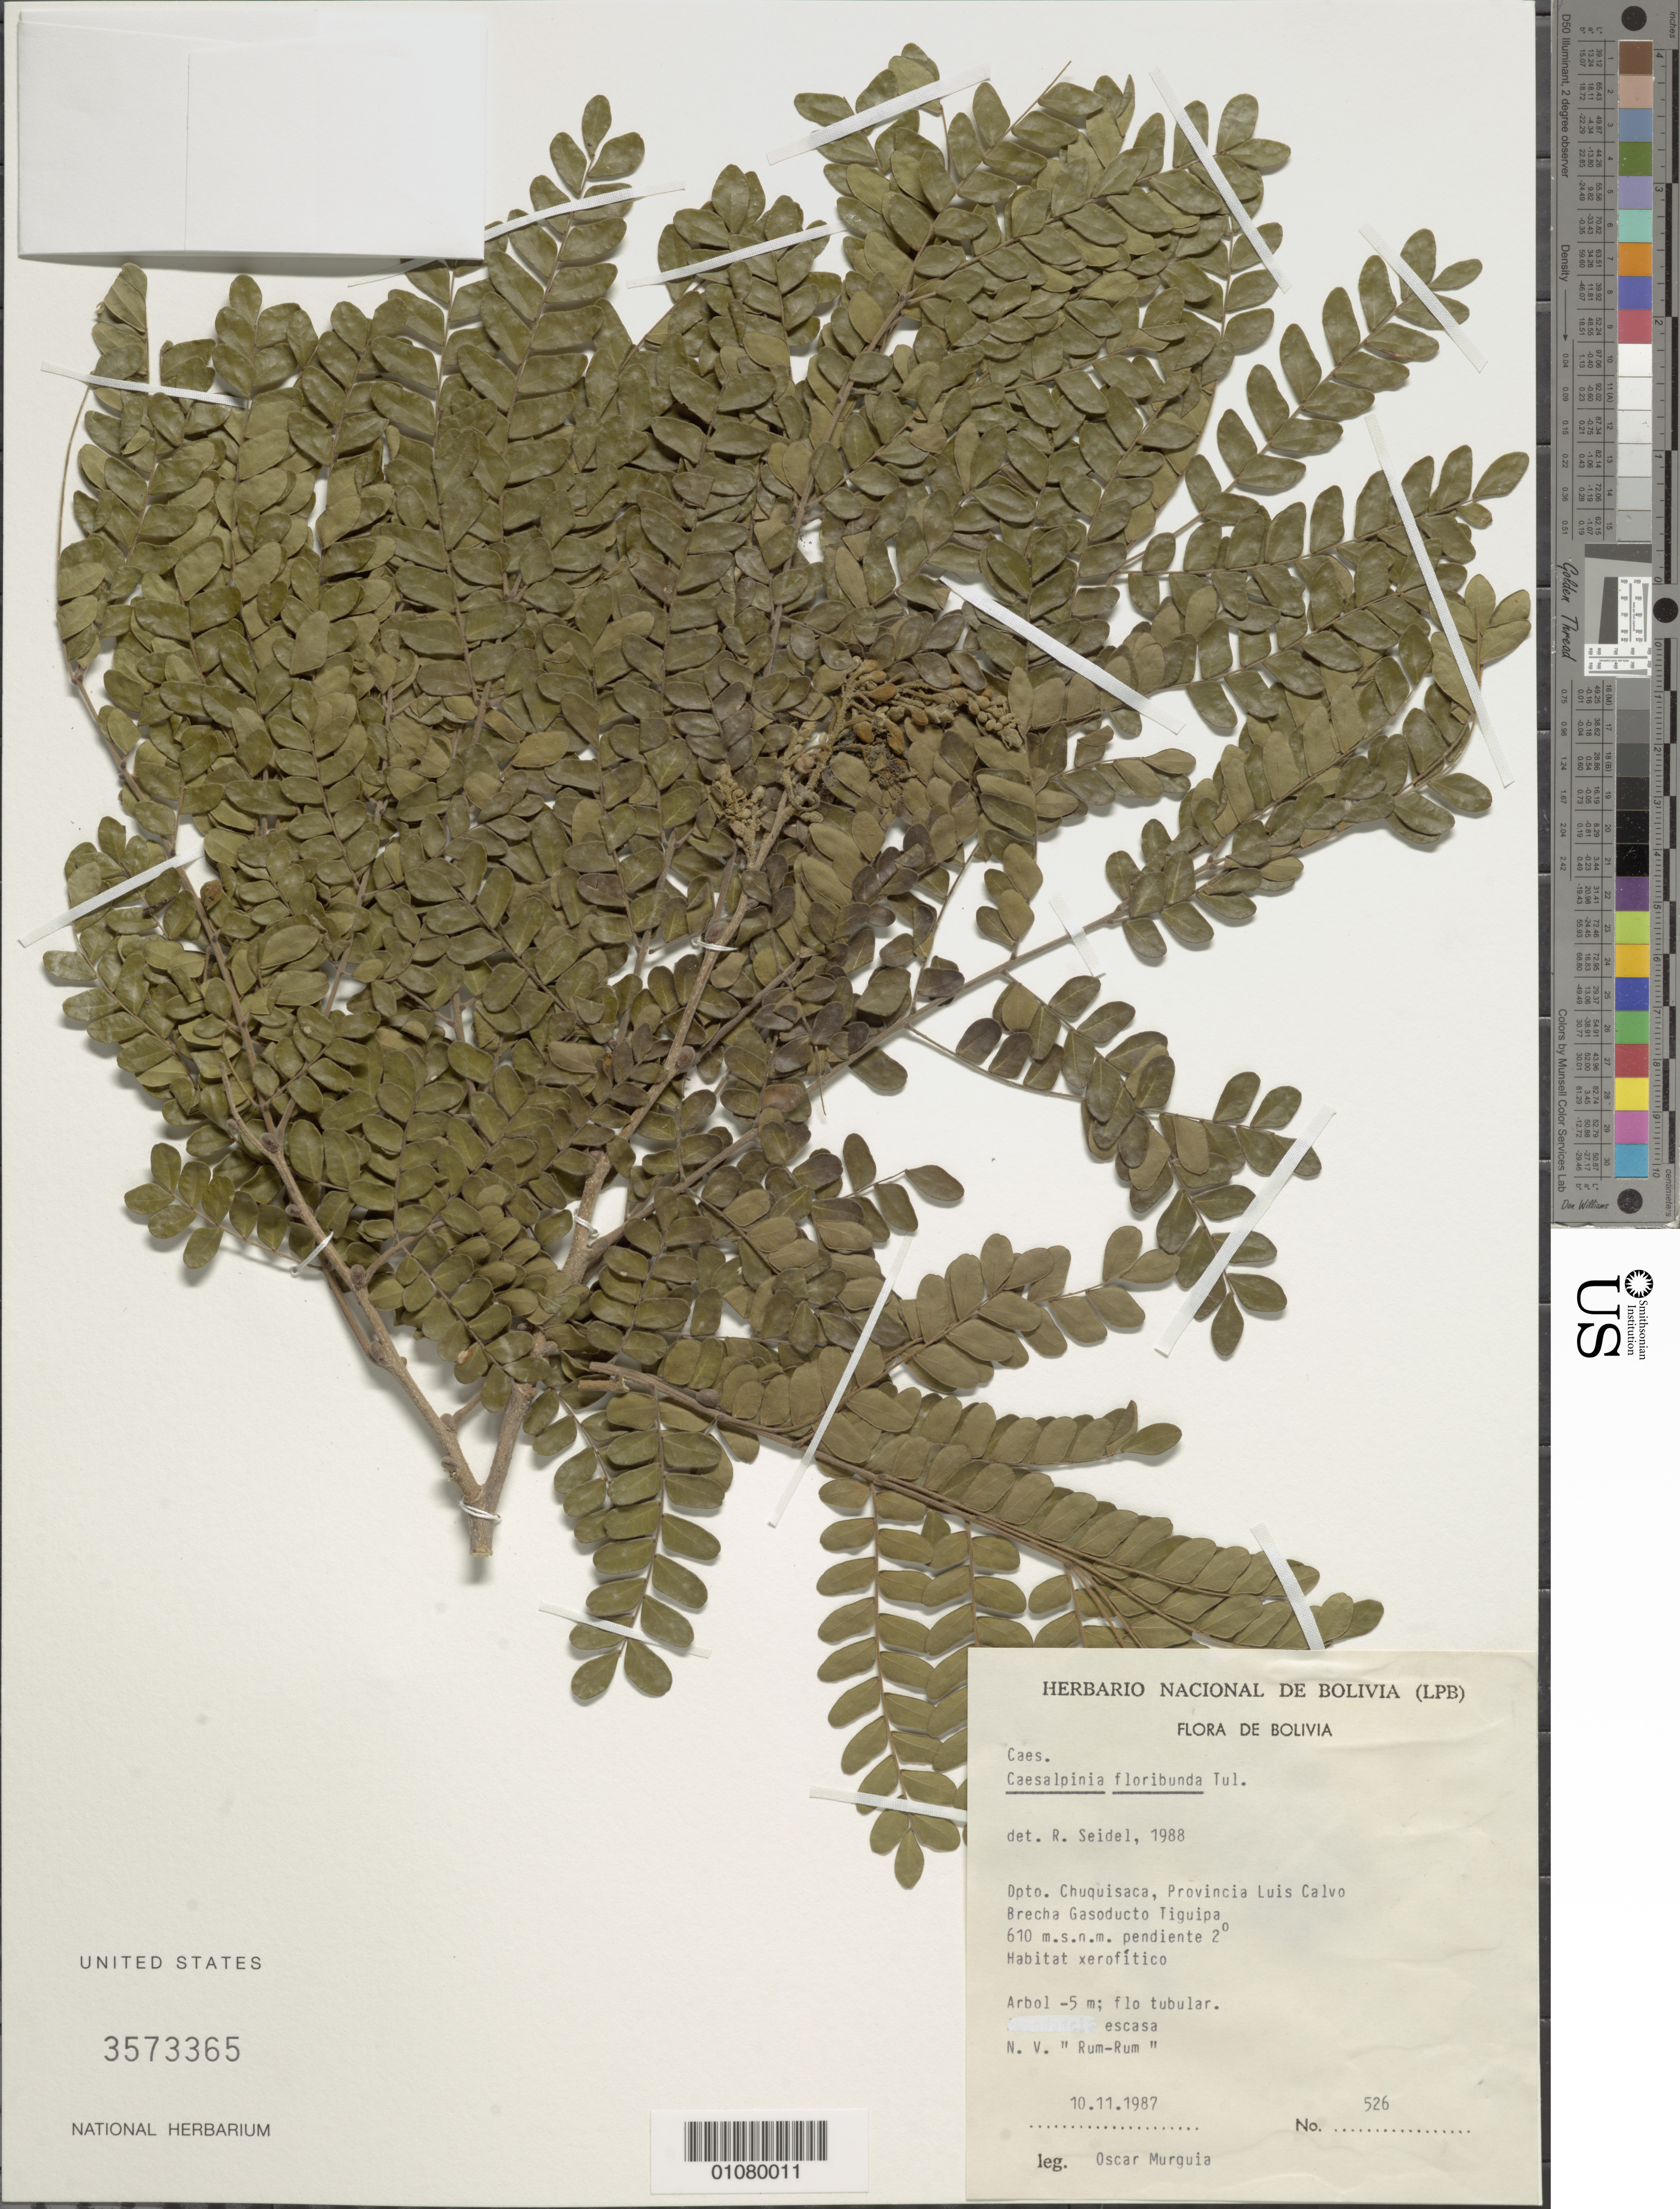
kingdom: Plantae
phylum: Tracheophyta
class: Magnoliopsida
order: Fabales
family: Fabaceae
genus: Cenostigma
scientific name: Cenostigma pluviosum var. pluviosum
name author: (DC.) Gagnon & G.P. Lewis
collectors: O. Murquia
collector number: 526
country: Bolivia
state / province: Chuquisaca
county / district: Luis Calvo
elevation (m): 610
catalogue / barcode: US 3573365